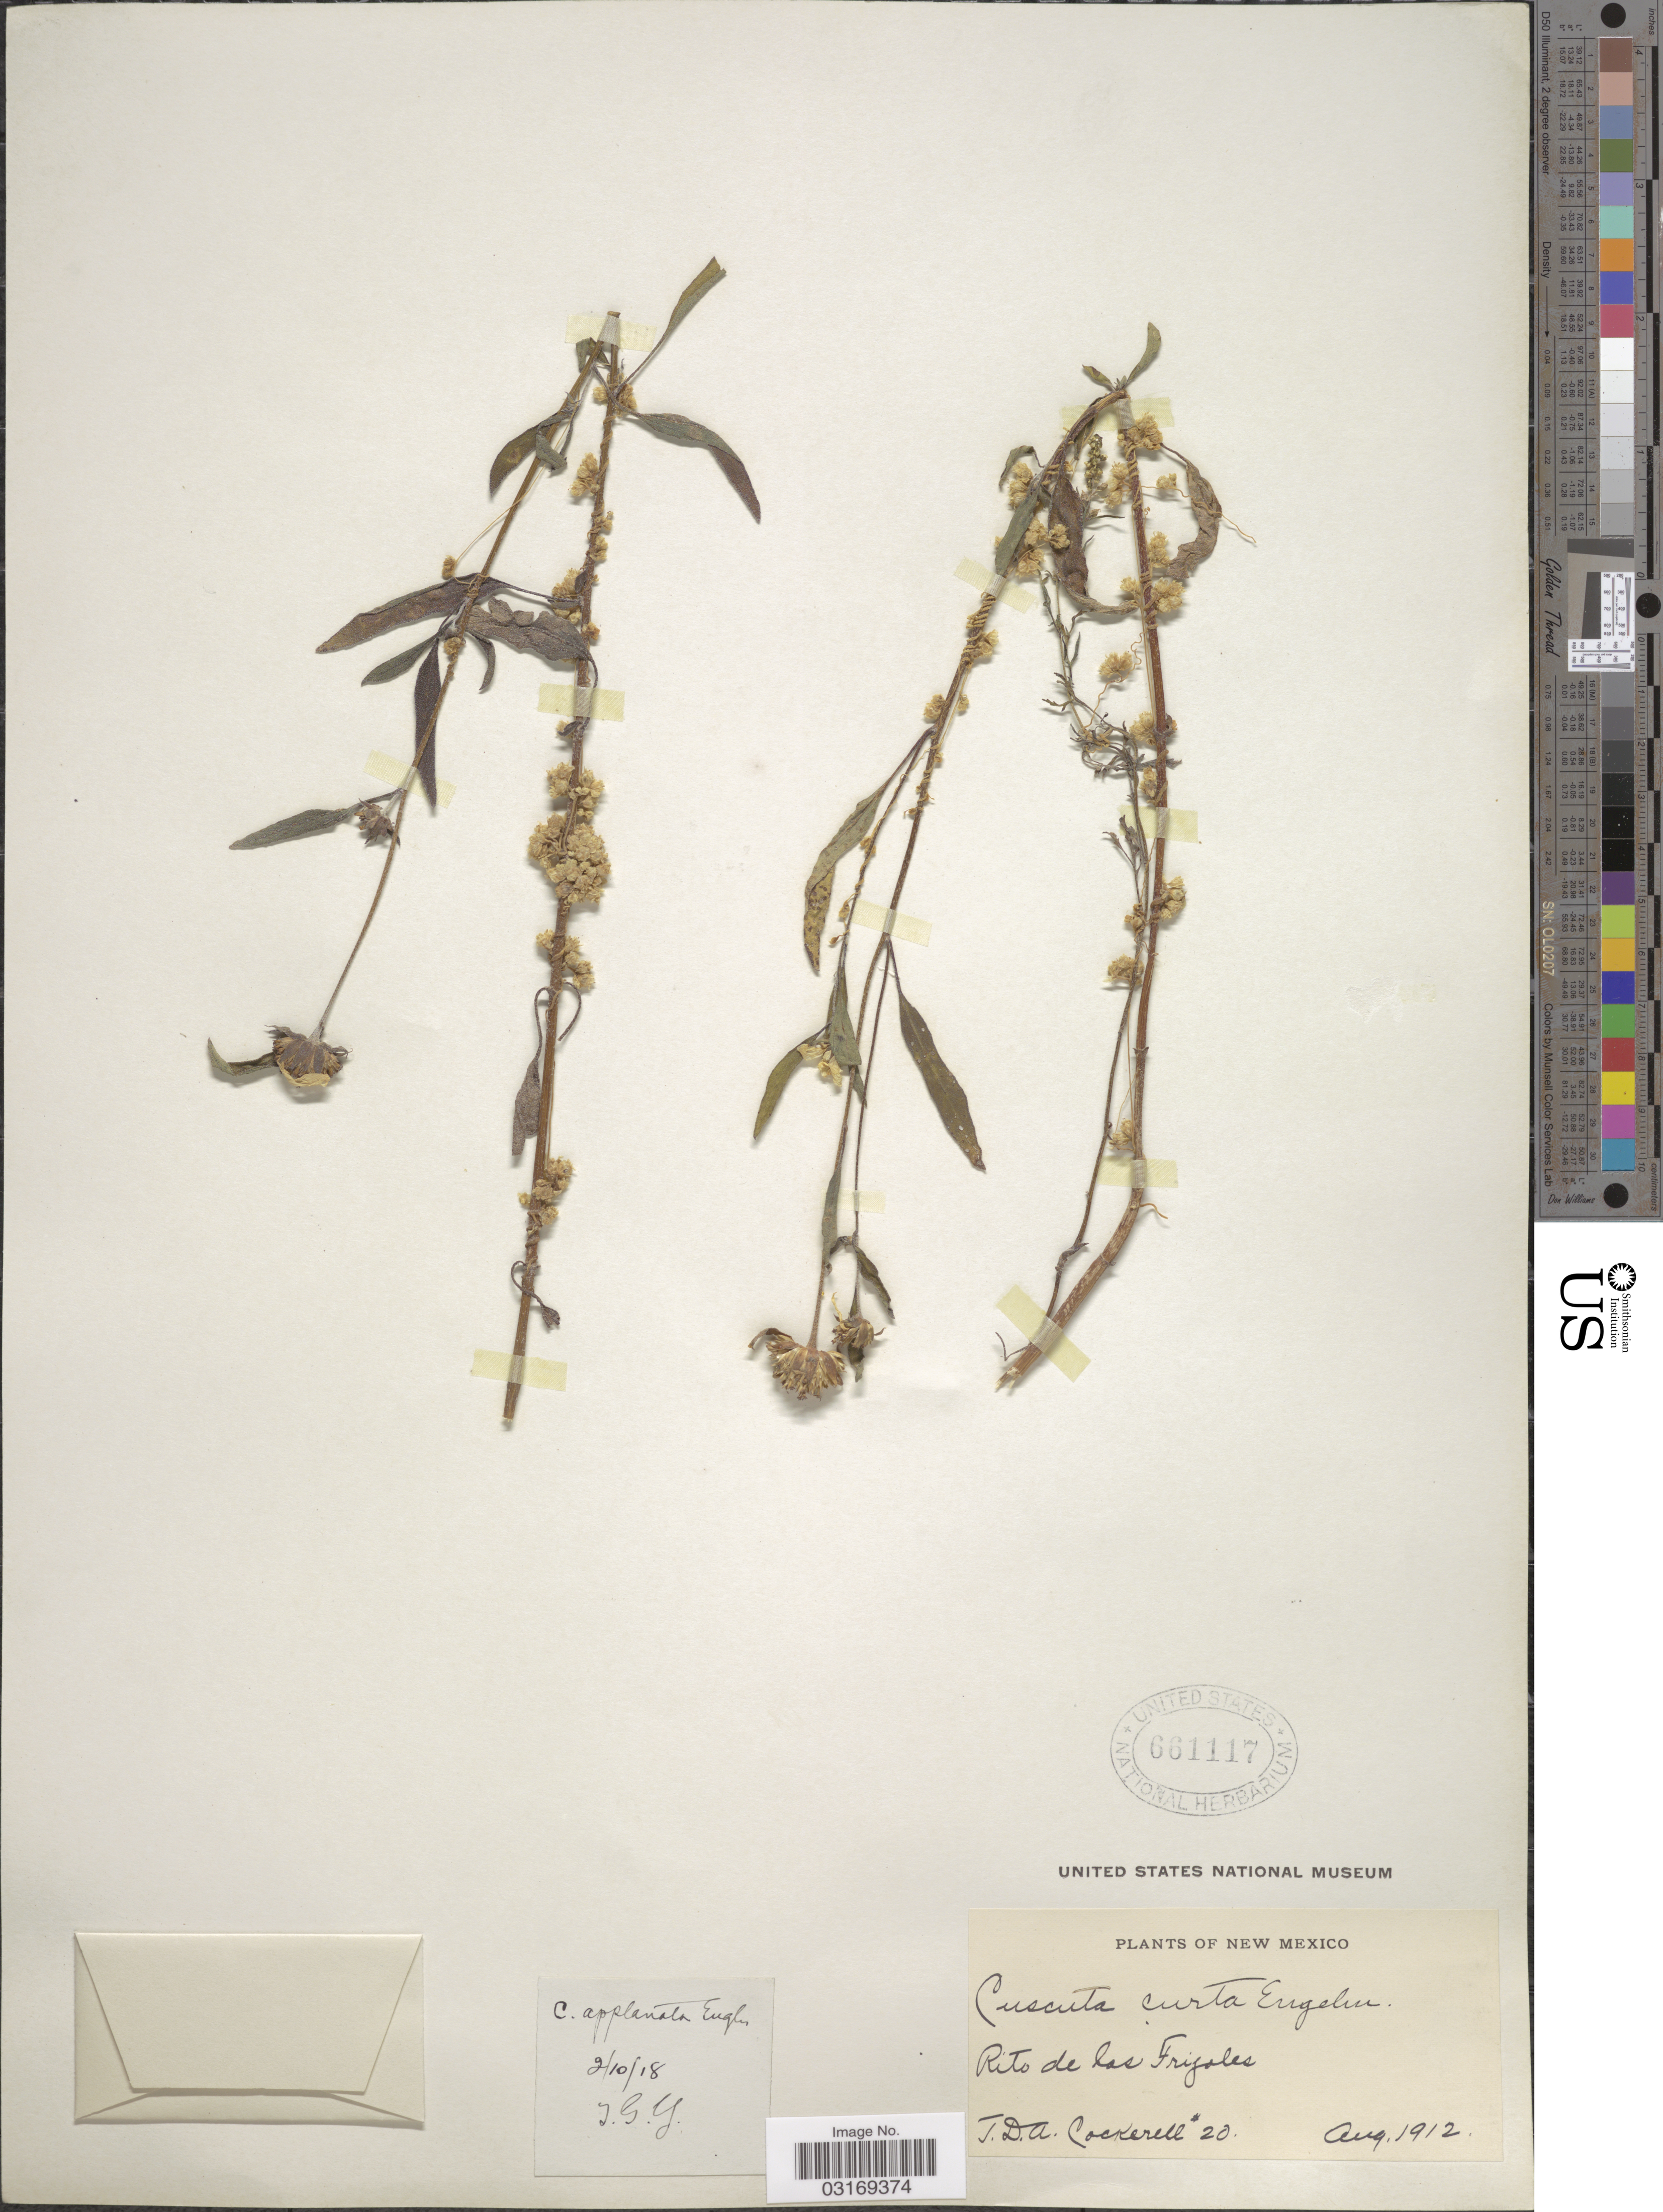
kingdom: Plantae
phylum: Tracheophyta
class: Magnoliopsida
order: Solanales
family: Convolvulaceae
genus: Cuscuta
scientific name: Cuscuta applanata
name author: Engelm.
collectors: T. Cockerell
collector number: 20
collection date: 1912-08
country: United States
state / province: New Mexico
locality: Rito de las Frijoles.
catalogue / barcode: US 661117